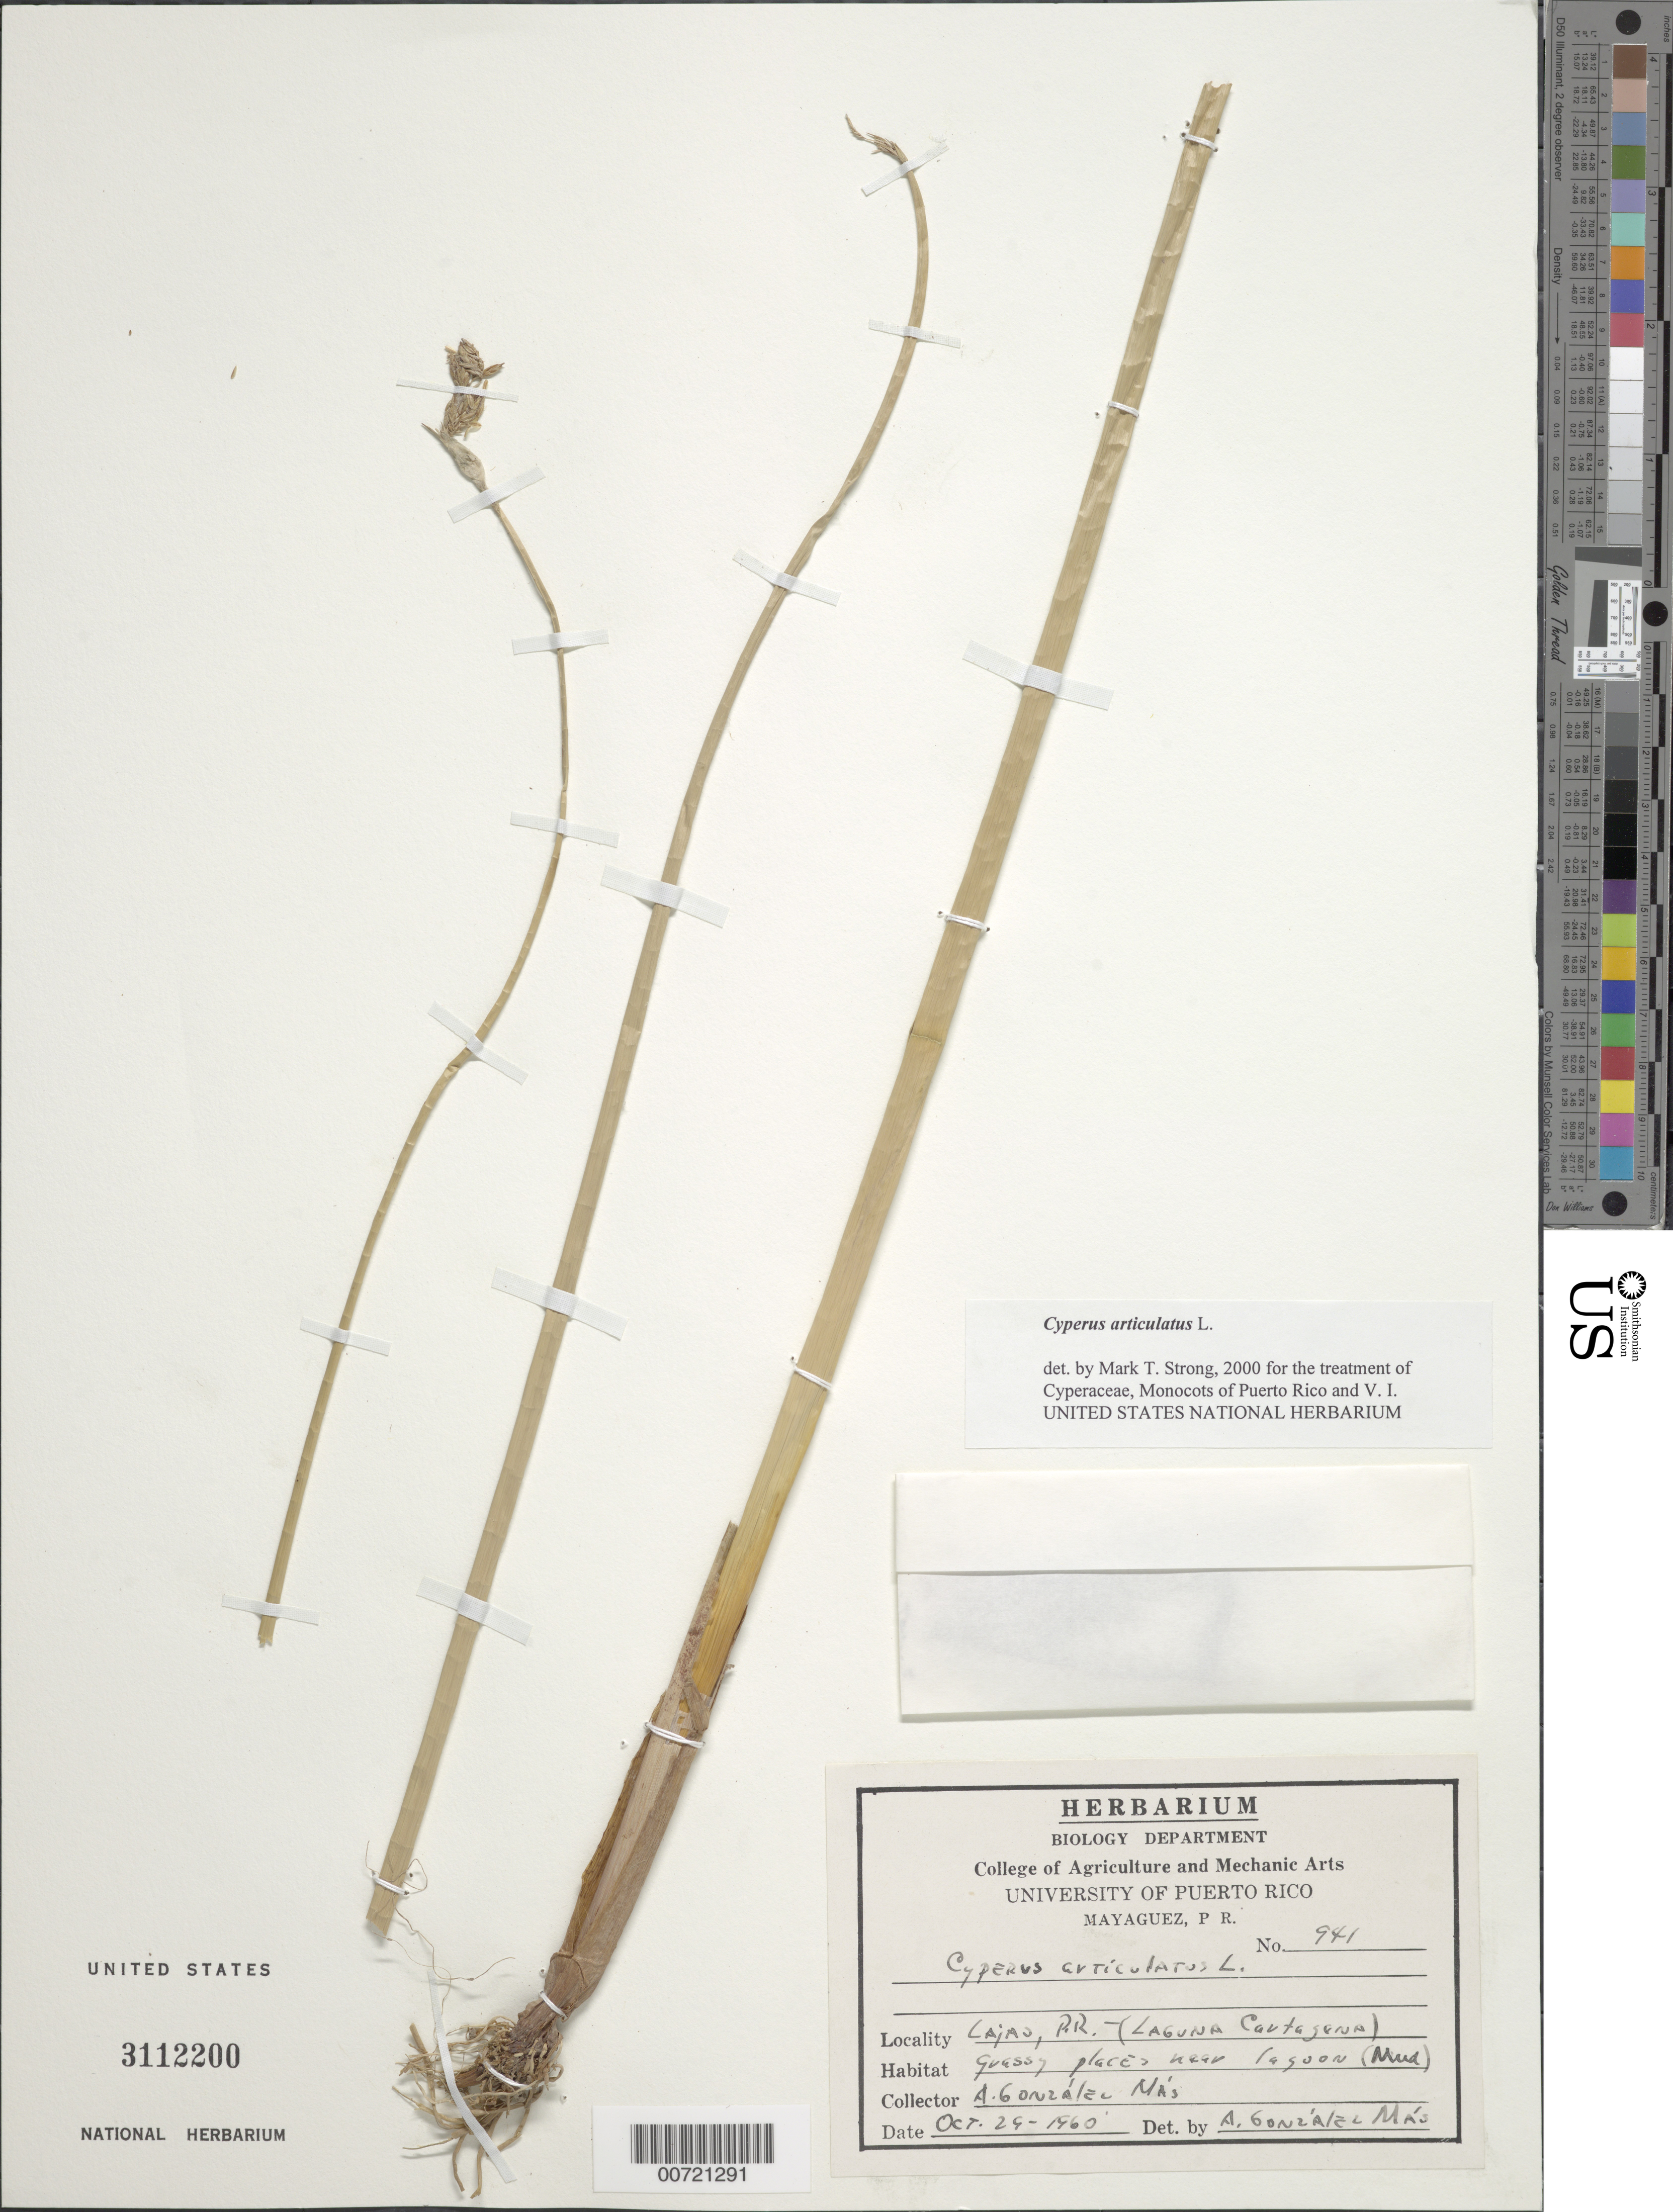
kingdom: Plantae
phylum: Tracheophyta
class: Liliopsida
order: Poales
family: Cyperaceae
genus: Cyperus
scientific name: Cyperus articulatus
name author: L.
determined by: Strong, M. T., (US), Smithsonian Institution - National Museum of Natural History (UNITED STATES)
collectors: A. González Más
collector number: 941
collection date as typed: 29 Oct 1960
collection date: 1960-10-29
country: Puerto Rico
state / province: Lajas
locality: Lajas: Laguna Cartagena.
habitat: Grassy place near lagoon.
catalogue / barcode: US 3112200